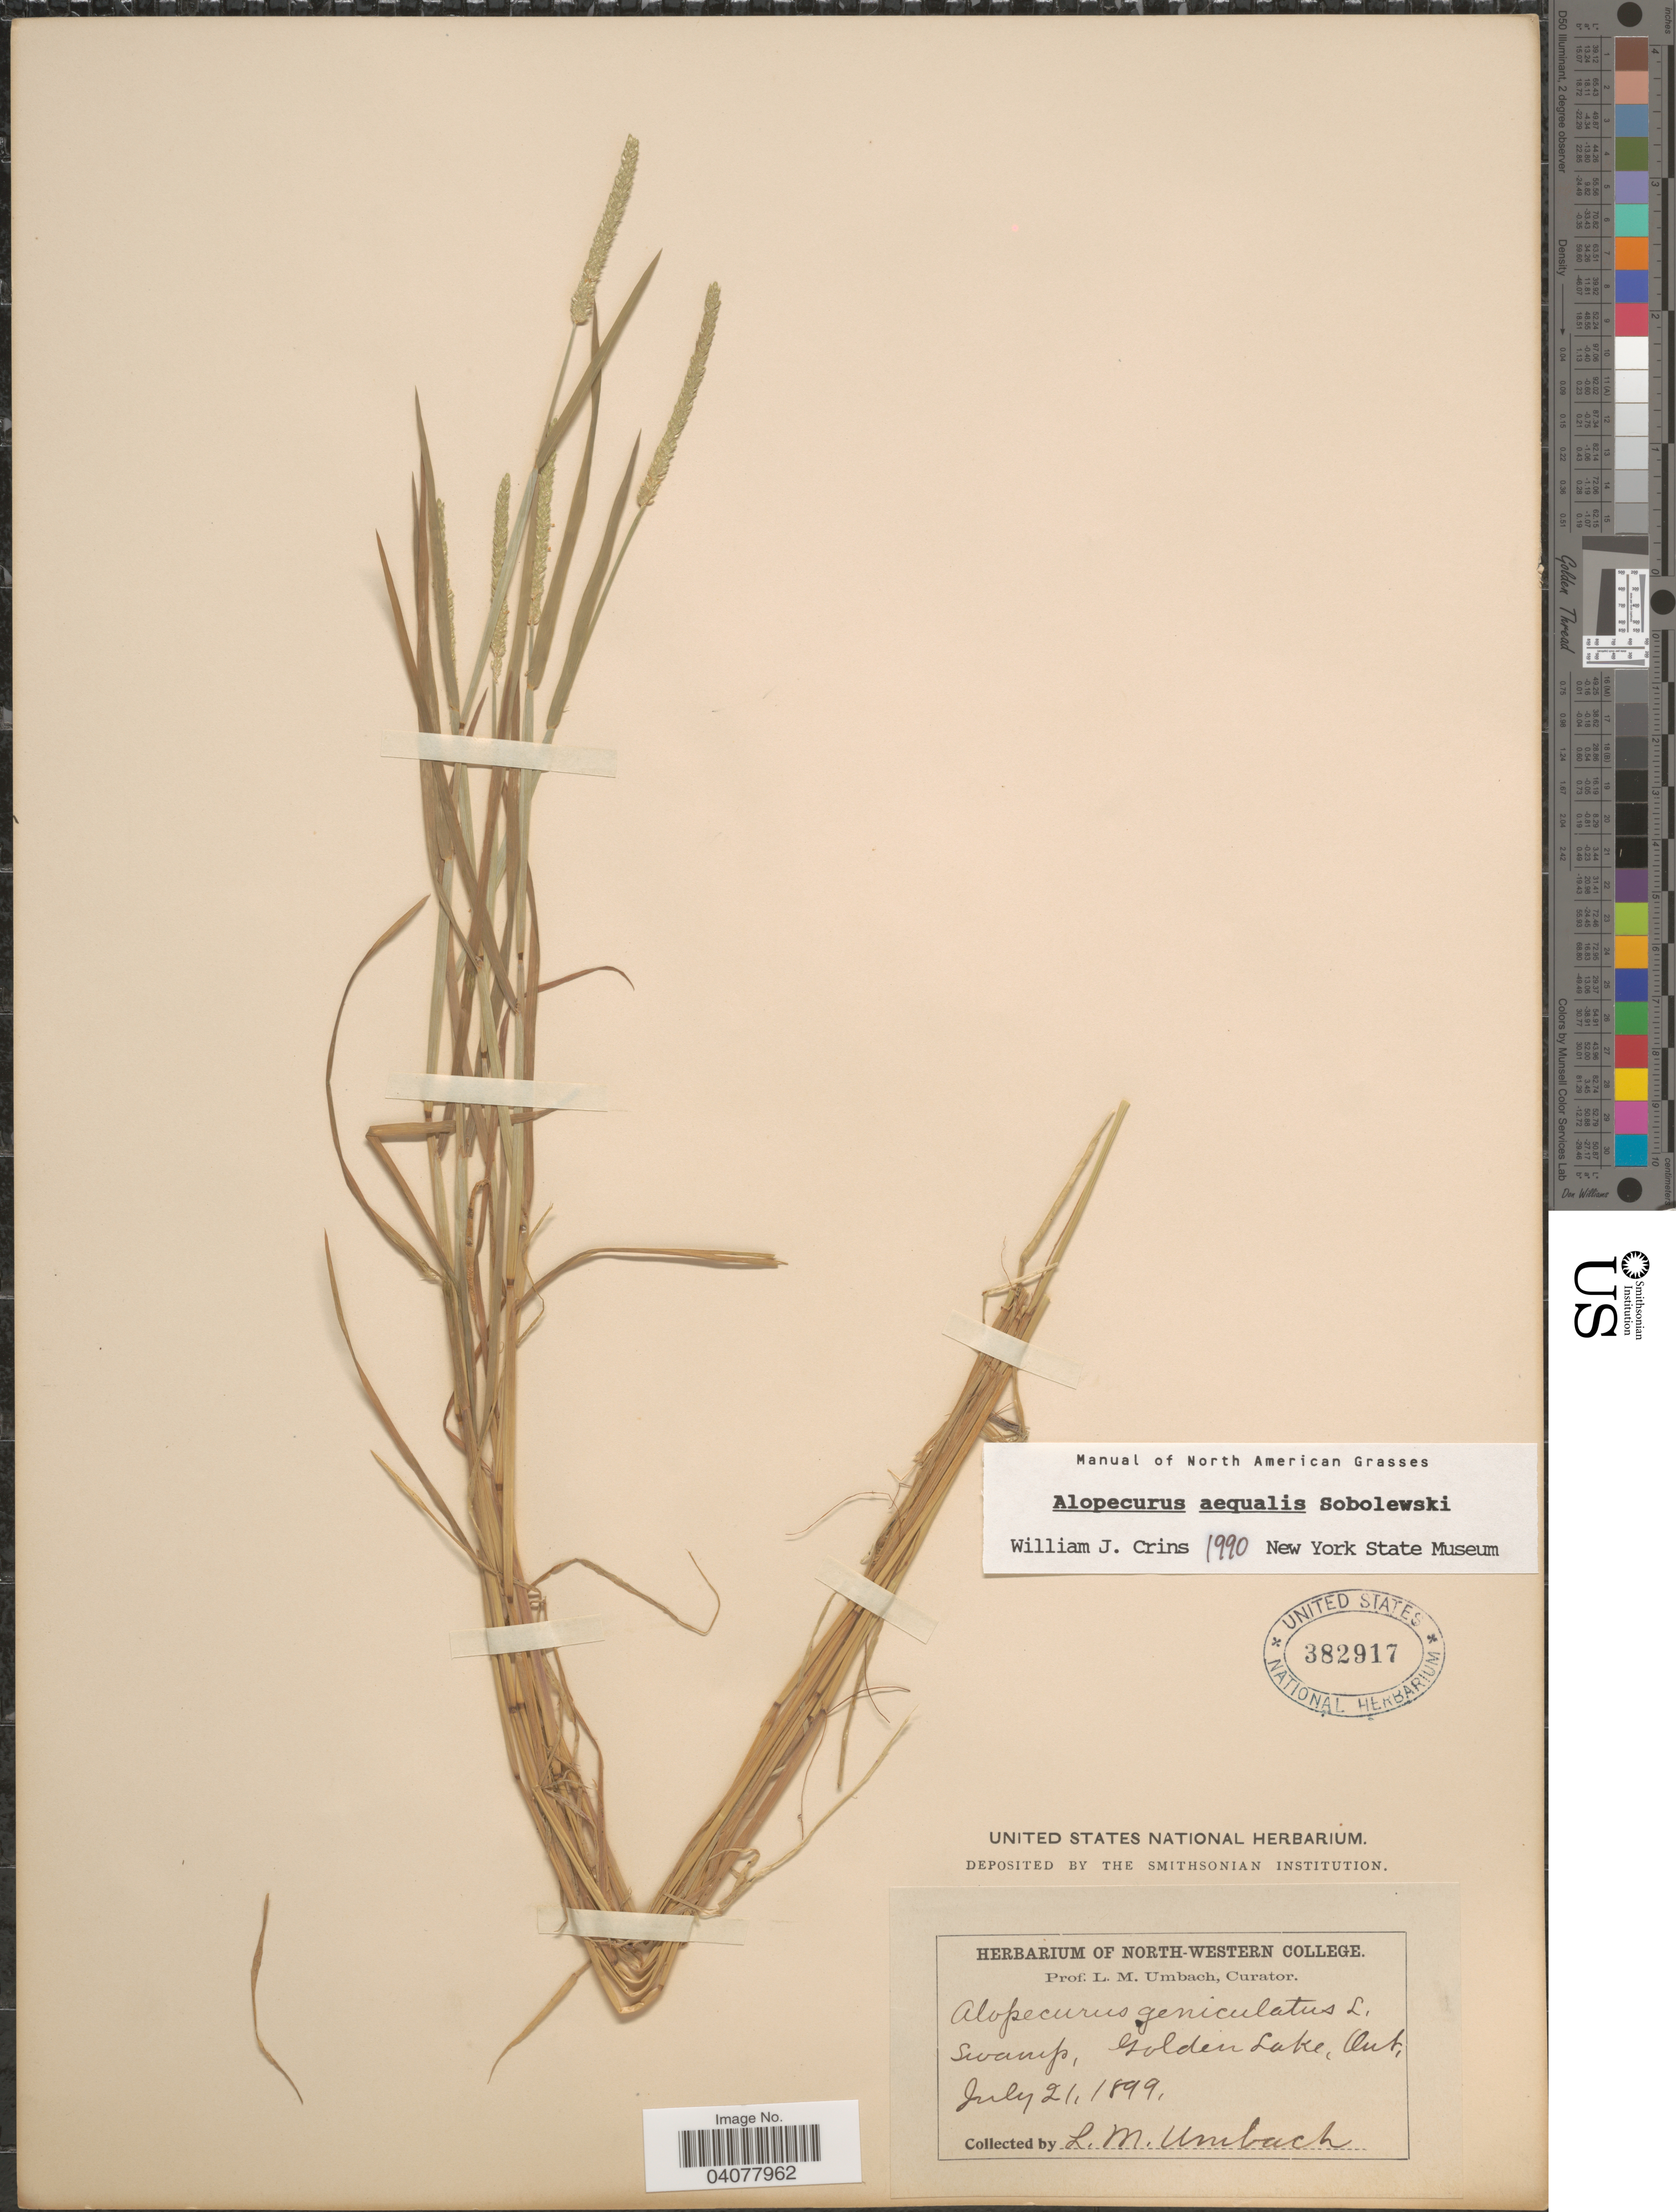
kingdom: Plantae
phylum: Tracheophyta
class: Liliopsida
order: Poales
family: Poaceae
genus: Alopecurus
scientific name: Alopecurus aequalis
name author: Sobol.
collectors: L. M. Umbach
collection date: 1899-07-21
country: Canada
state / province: Ontario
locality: Swamp, Golden Lake.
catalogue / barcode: US 382917